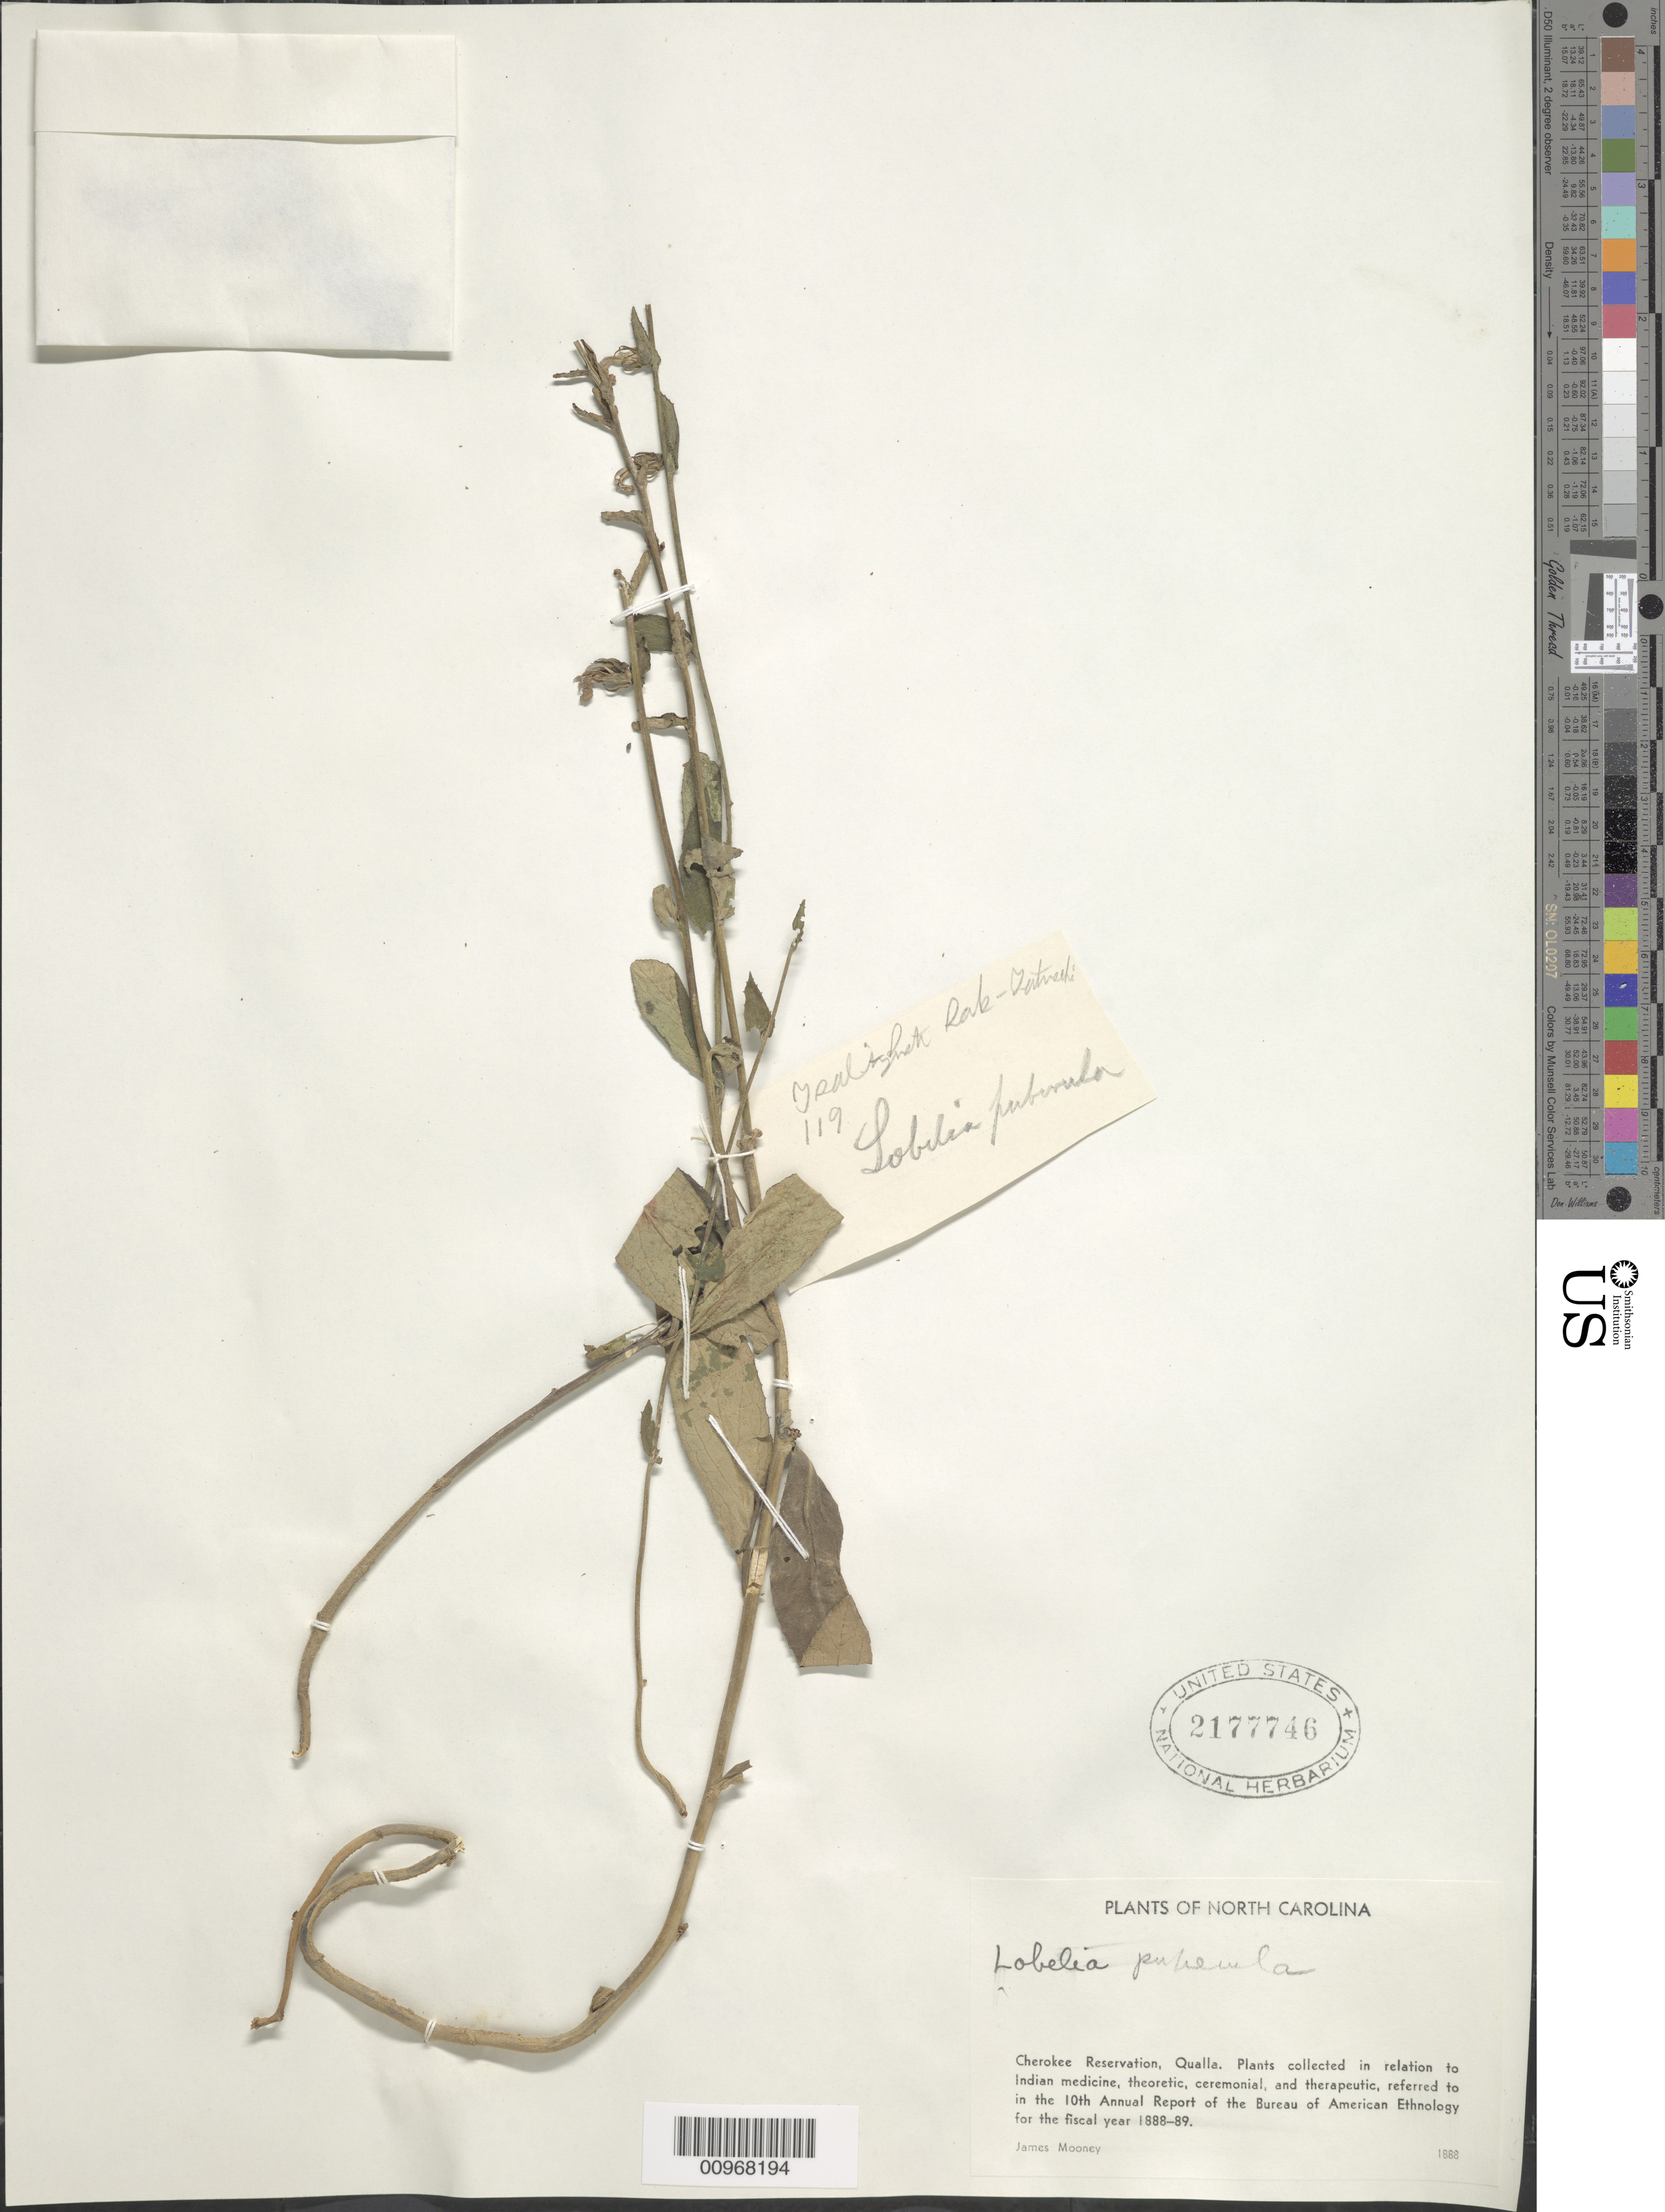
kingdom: Plantae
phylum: Tracheophyta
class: Magnoliopsida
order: Asterales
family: Campanulaceae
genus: Lobelia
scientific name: Lobelia puberula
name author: Michx.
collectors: J. Mooney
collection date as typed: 1888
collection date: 1888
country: United States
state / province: North Carolina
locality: Cherokee Reservation, Qualla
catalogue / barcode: US 2177746